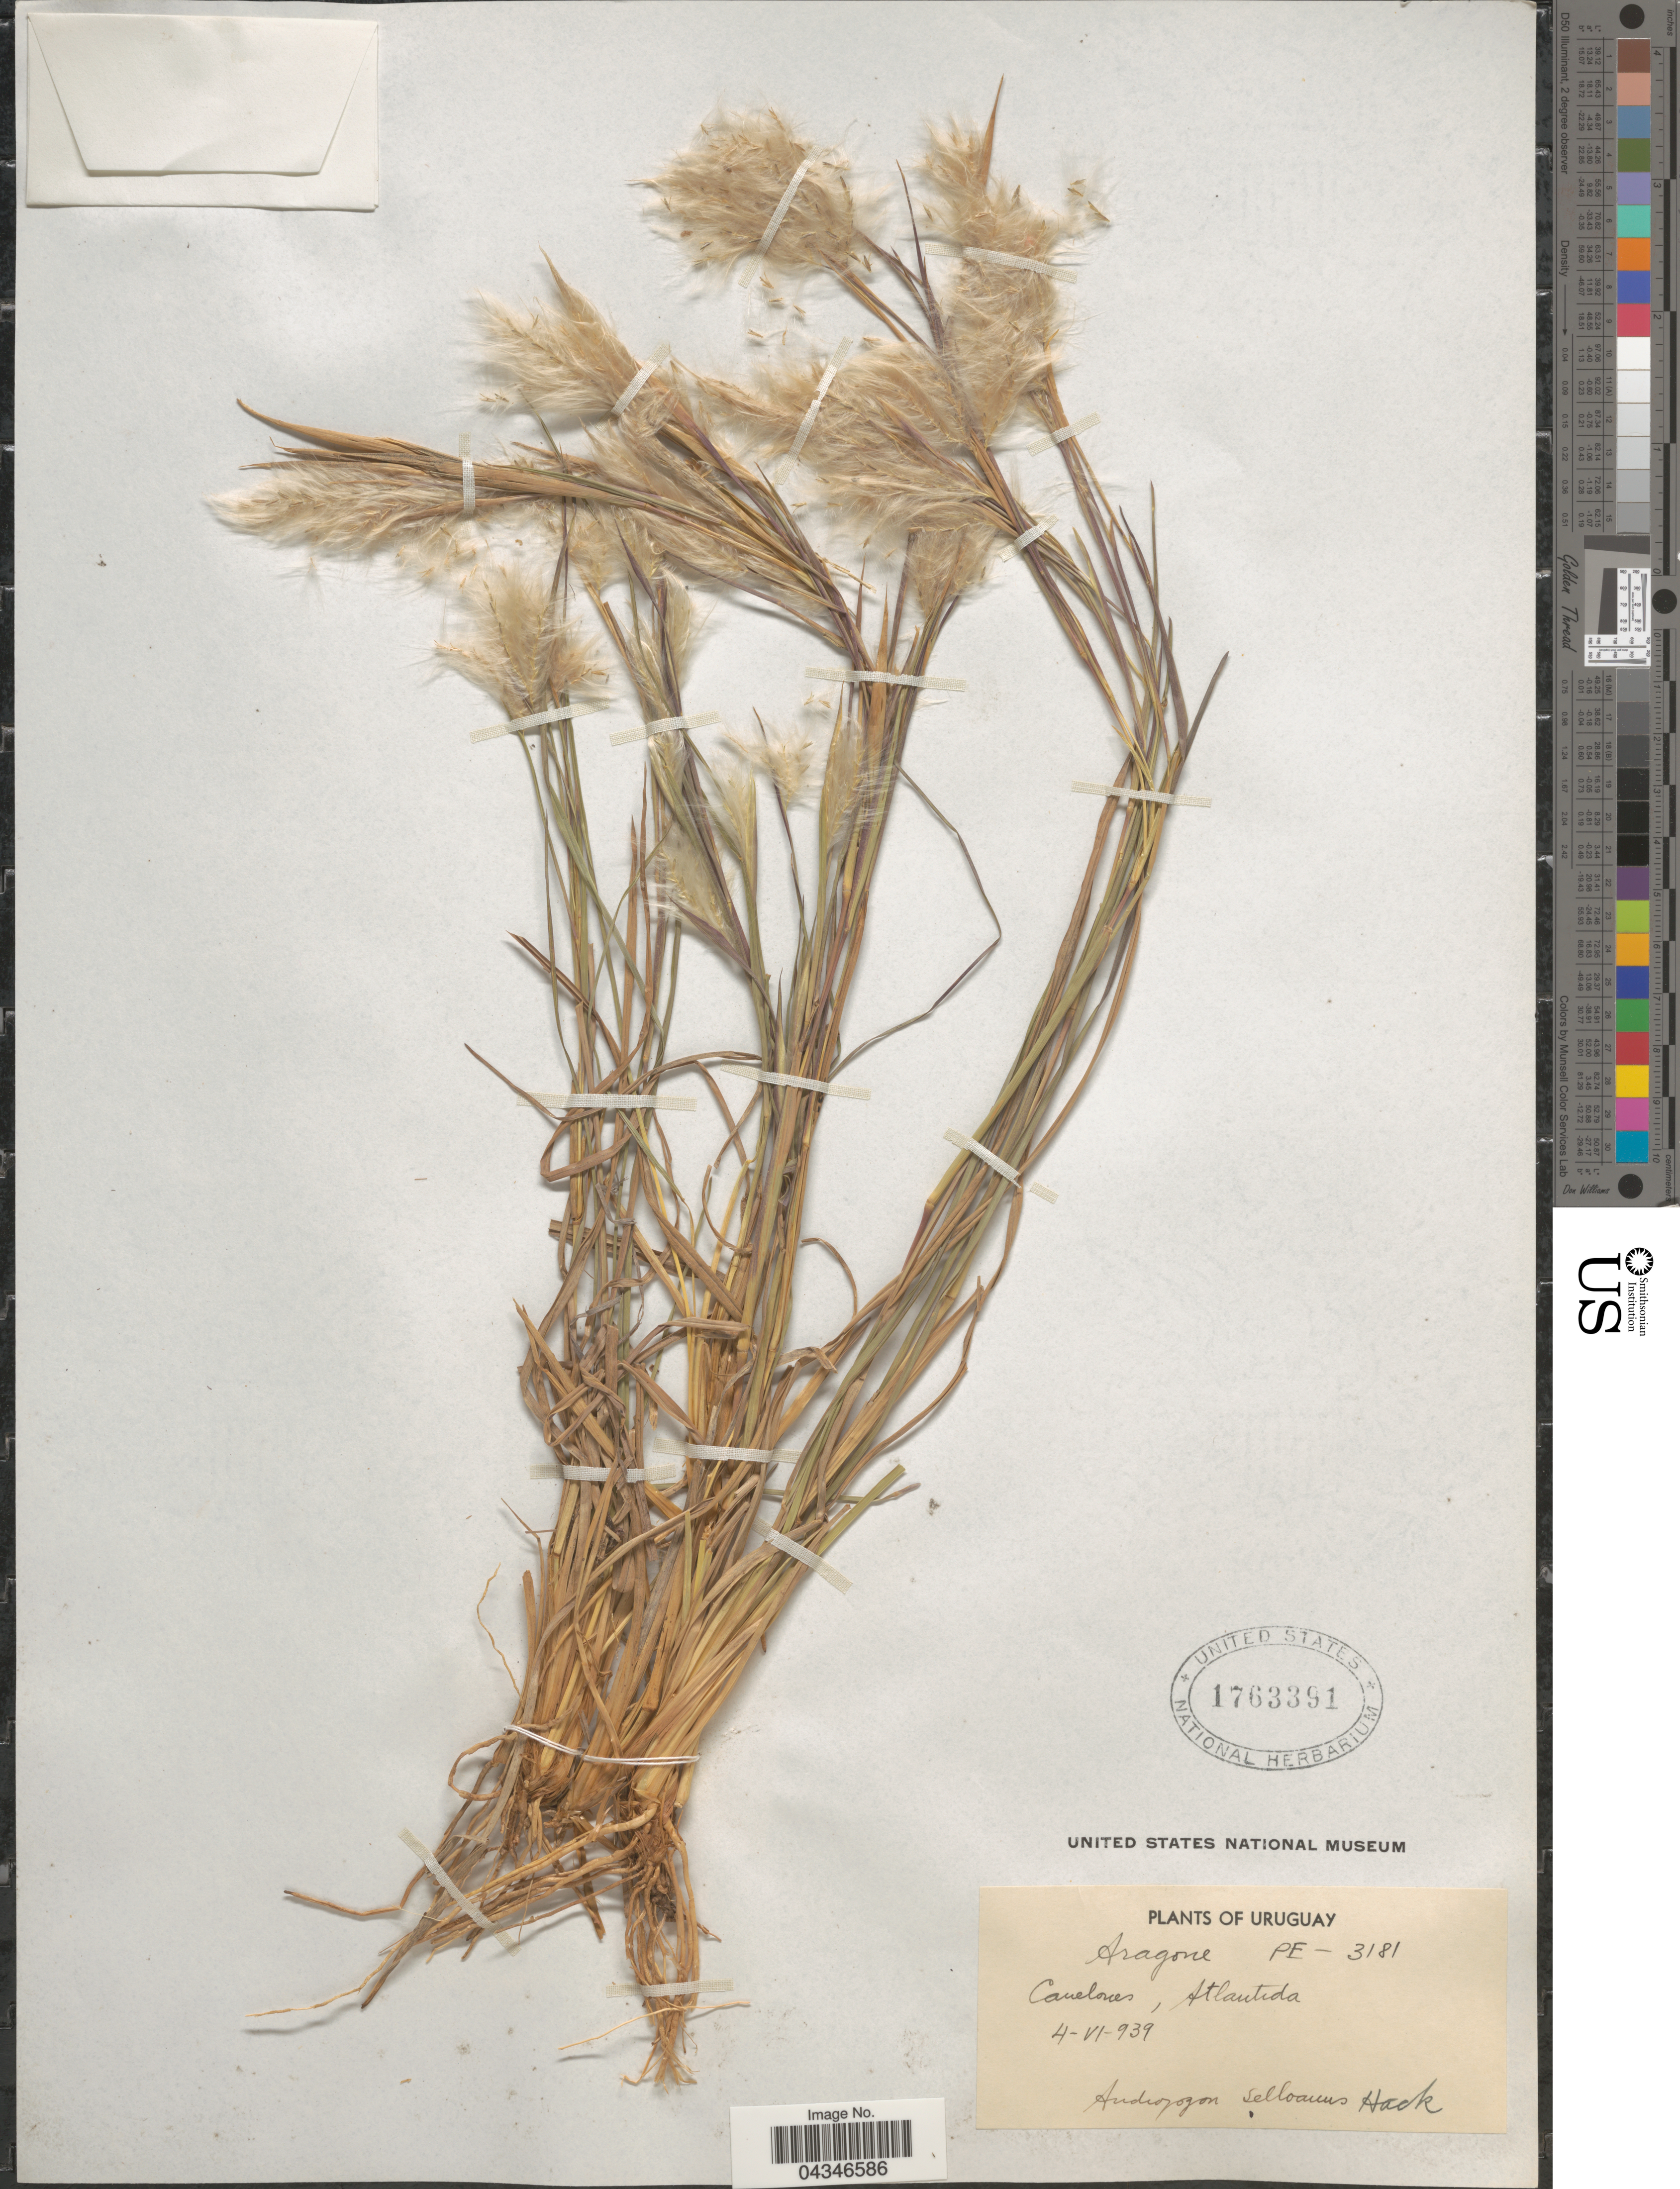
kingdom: Plantae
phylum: Tracheophyta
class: Liliopsida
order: Poales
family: Poaceae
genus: Andropogon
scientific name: Andropogon selloanus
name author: (Hack.) Hack.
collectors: -- Aragone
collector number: PE-3181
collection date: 1939-06-04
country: Uruguay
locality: Canelones, Atlantida.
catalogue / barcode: US 1763391